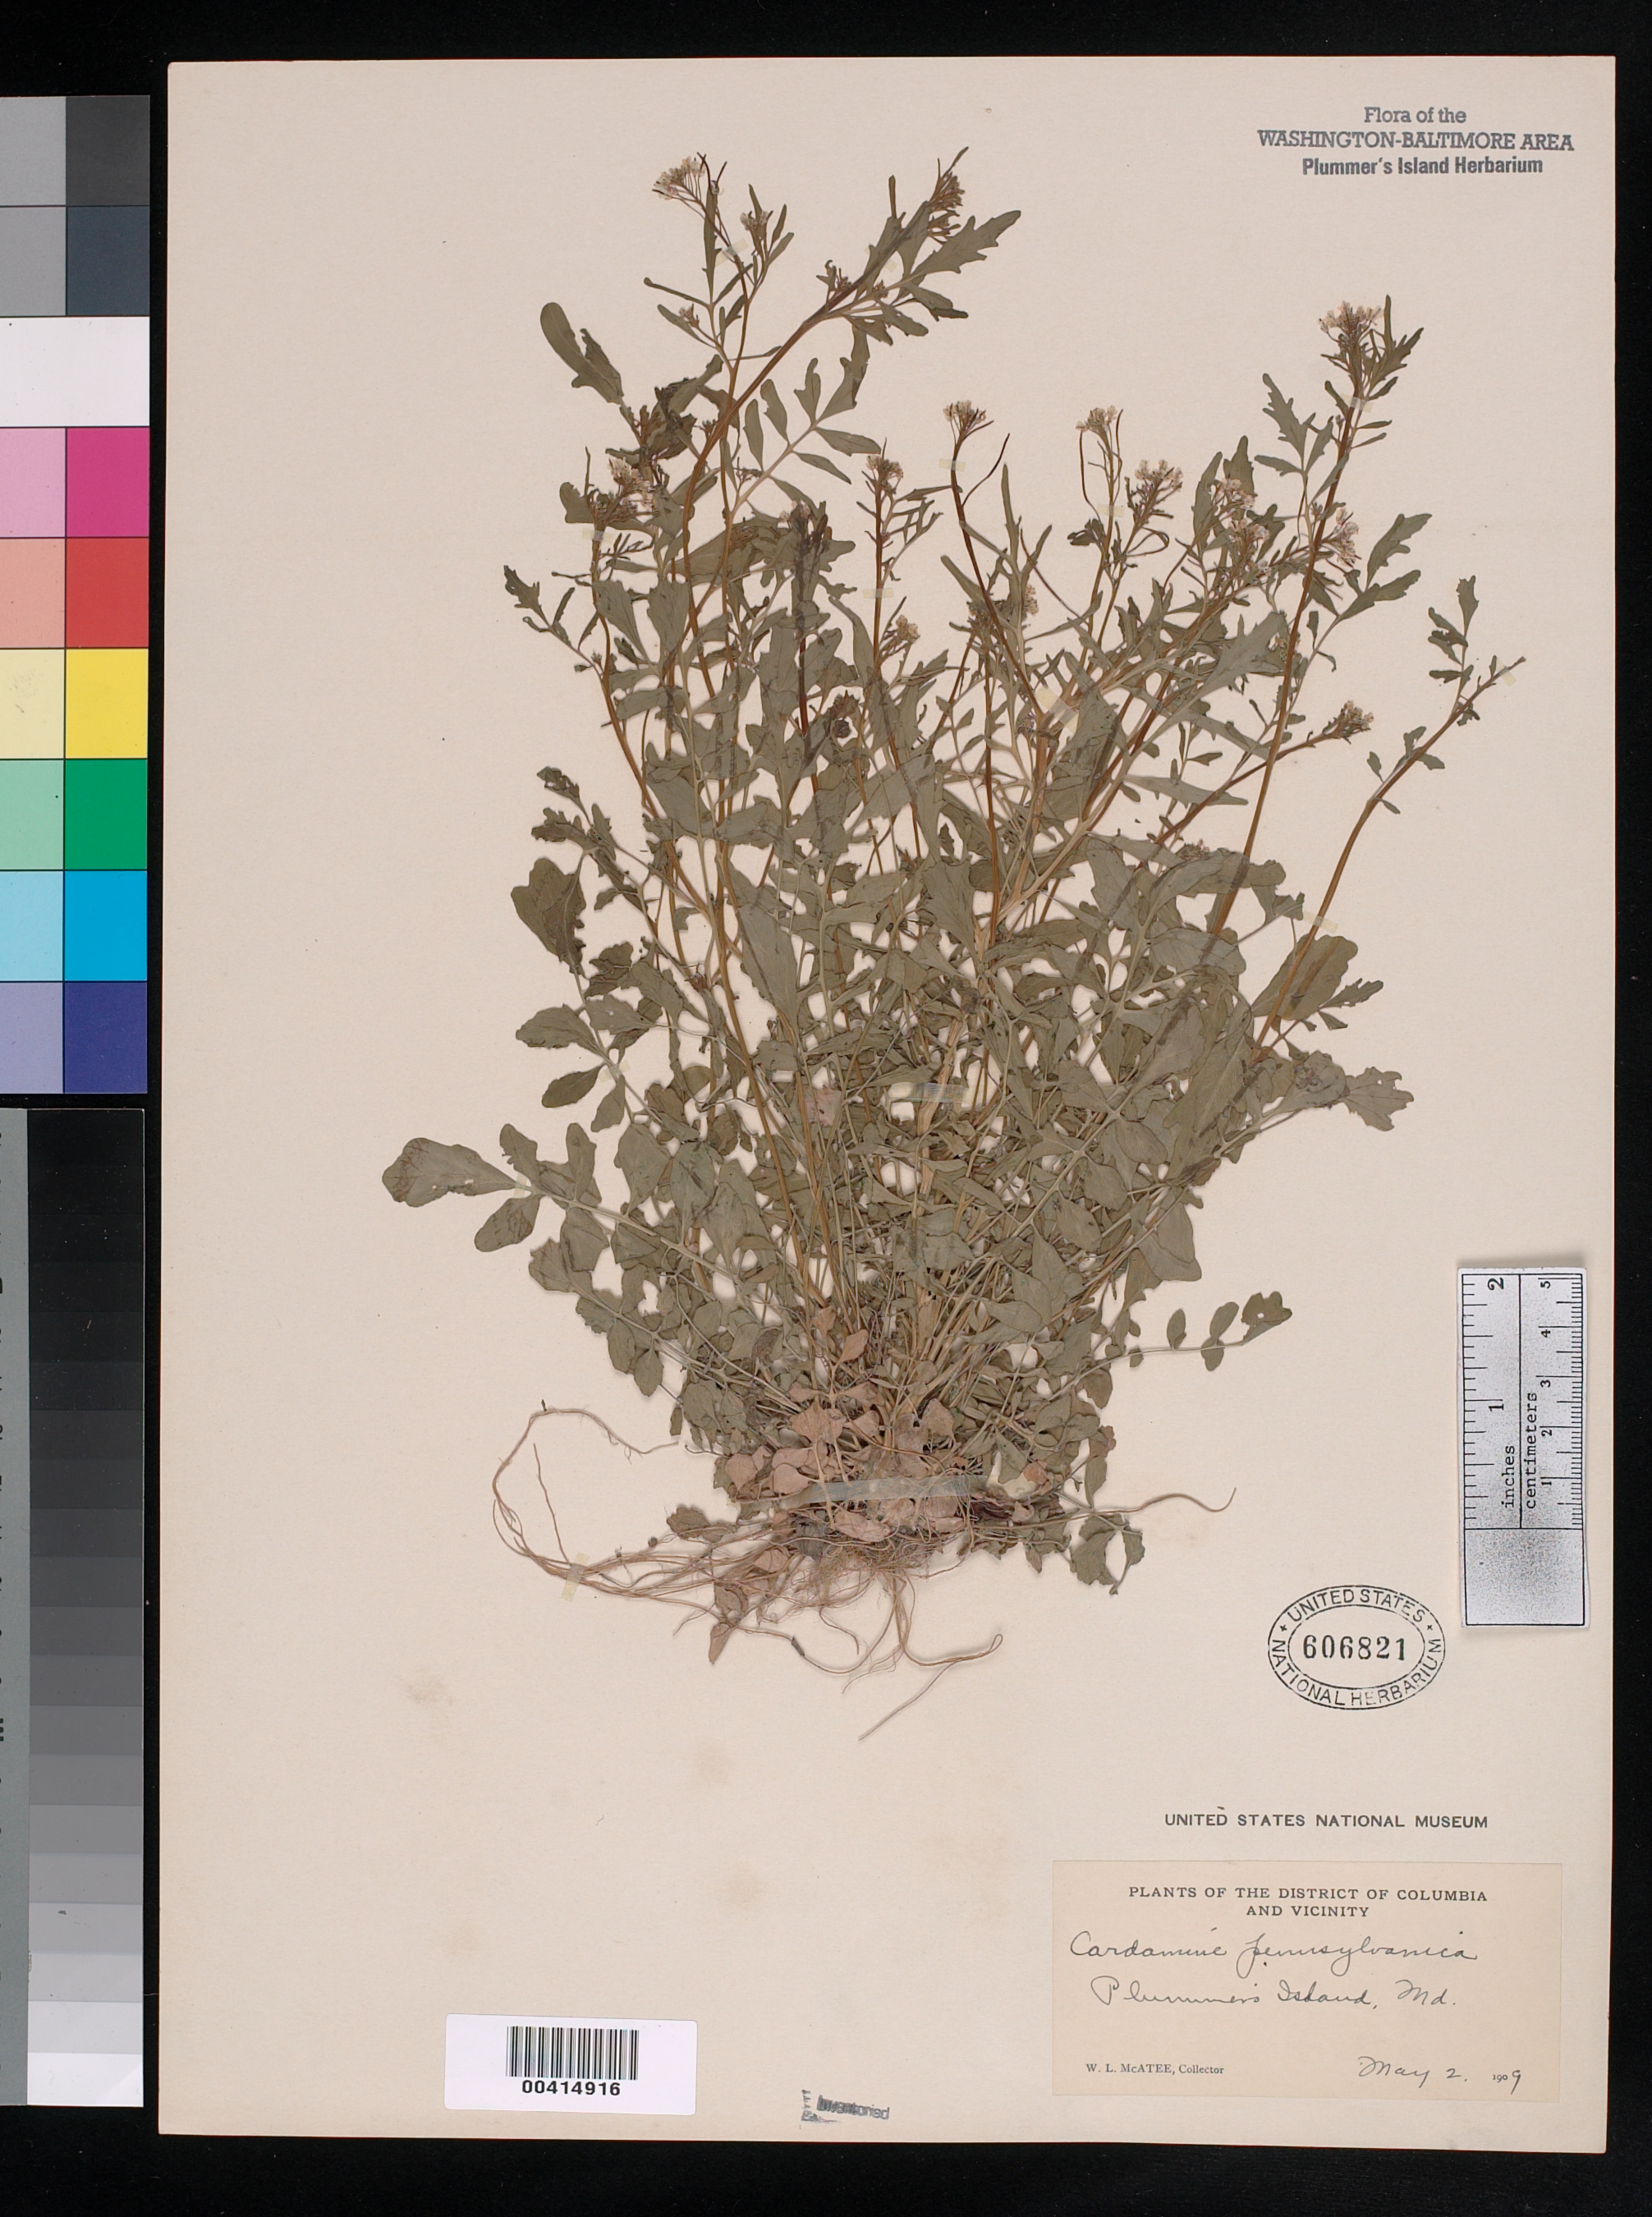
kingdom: Plantae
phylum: Tracheophyta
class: Magnoliopsida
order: Brassicales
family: Brassicaceae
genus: Cardamine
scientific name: Cardamine pensylvanica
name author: Muhl. ex Willd.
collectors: W. McAtee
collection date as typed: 02 May 1909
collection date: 1909-05-02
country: United States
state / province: Maryland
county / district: Montgomery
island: Plummers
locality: Plummer's Island C. & O. Canal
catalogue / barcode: US 606821